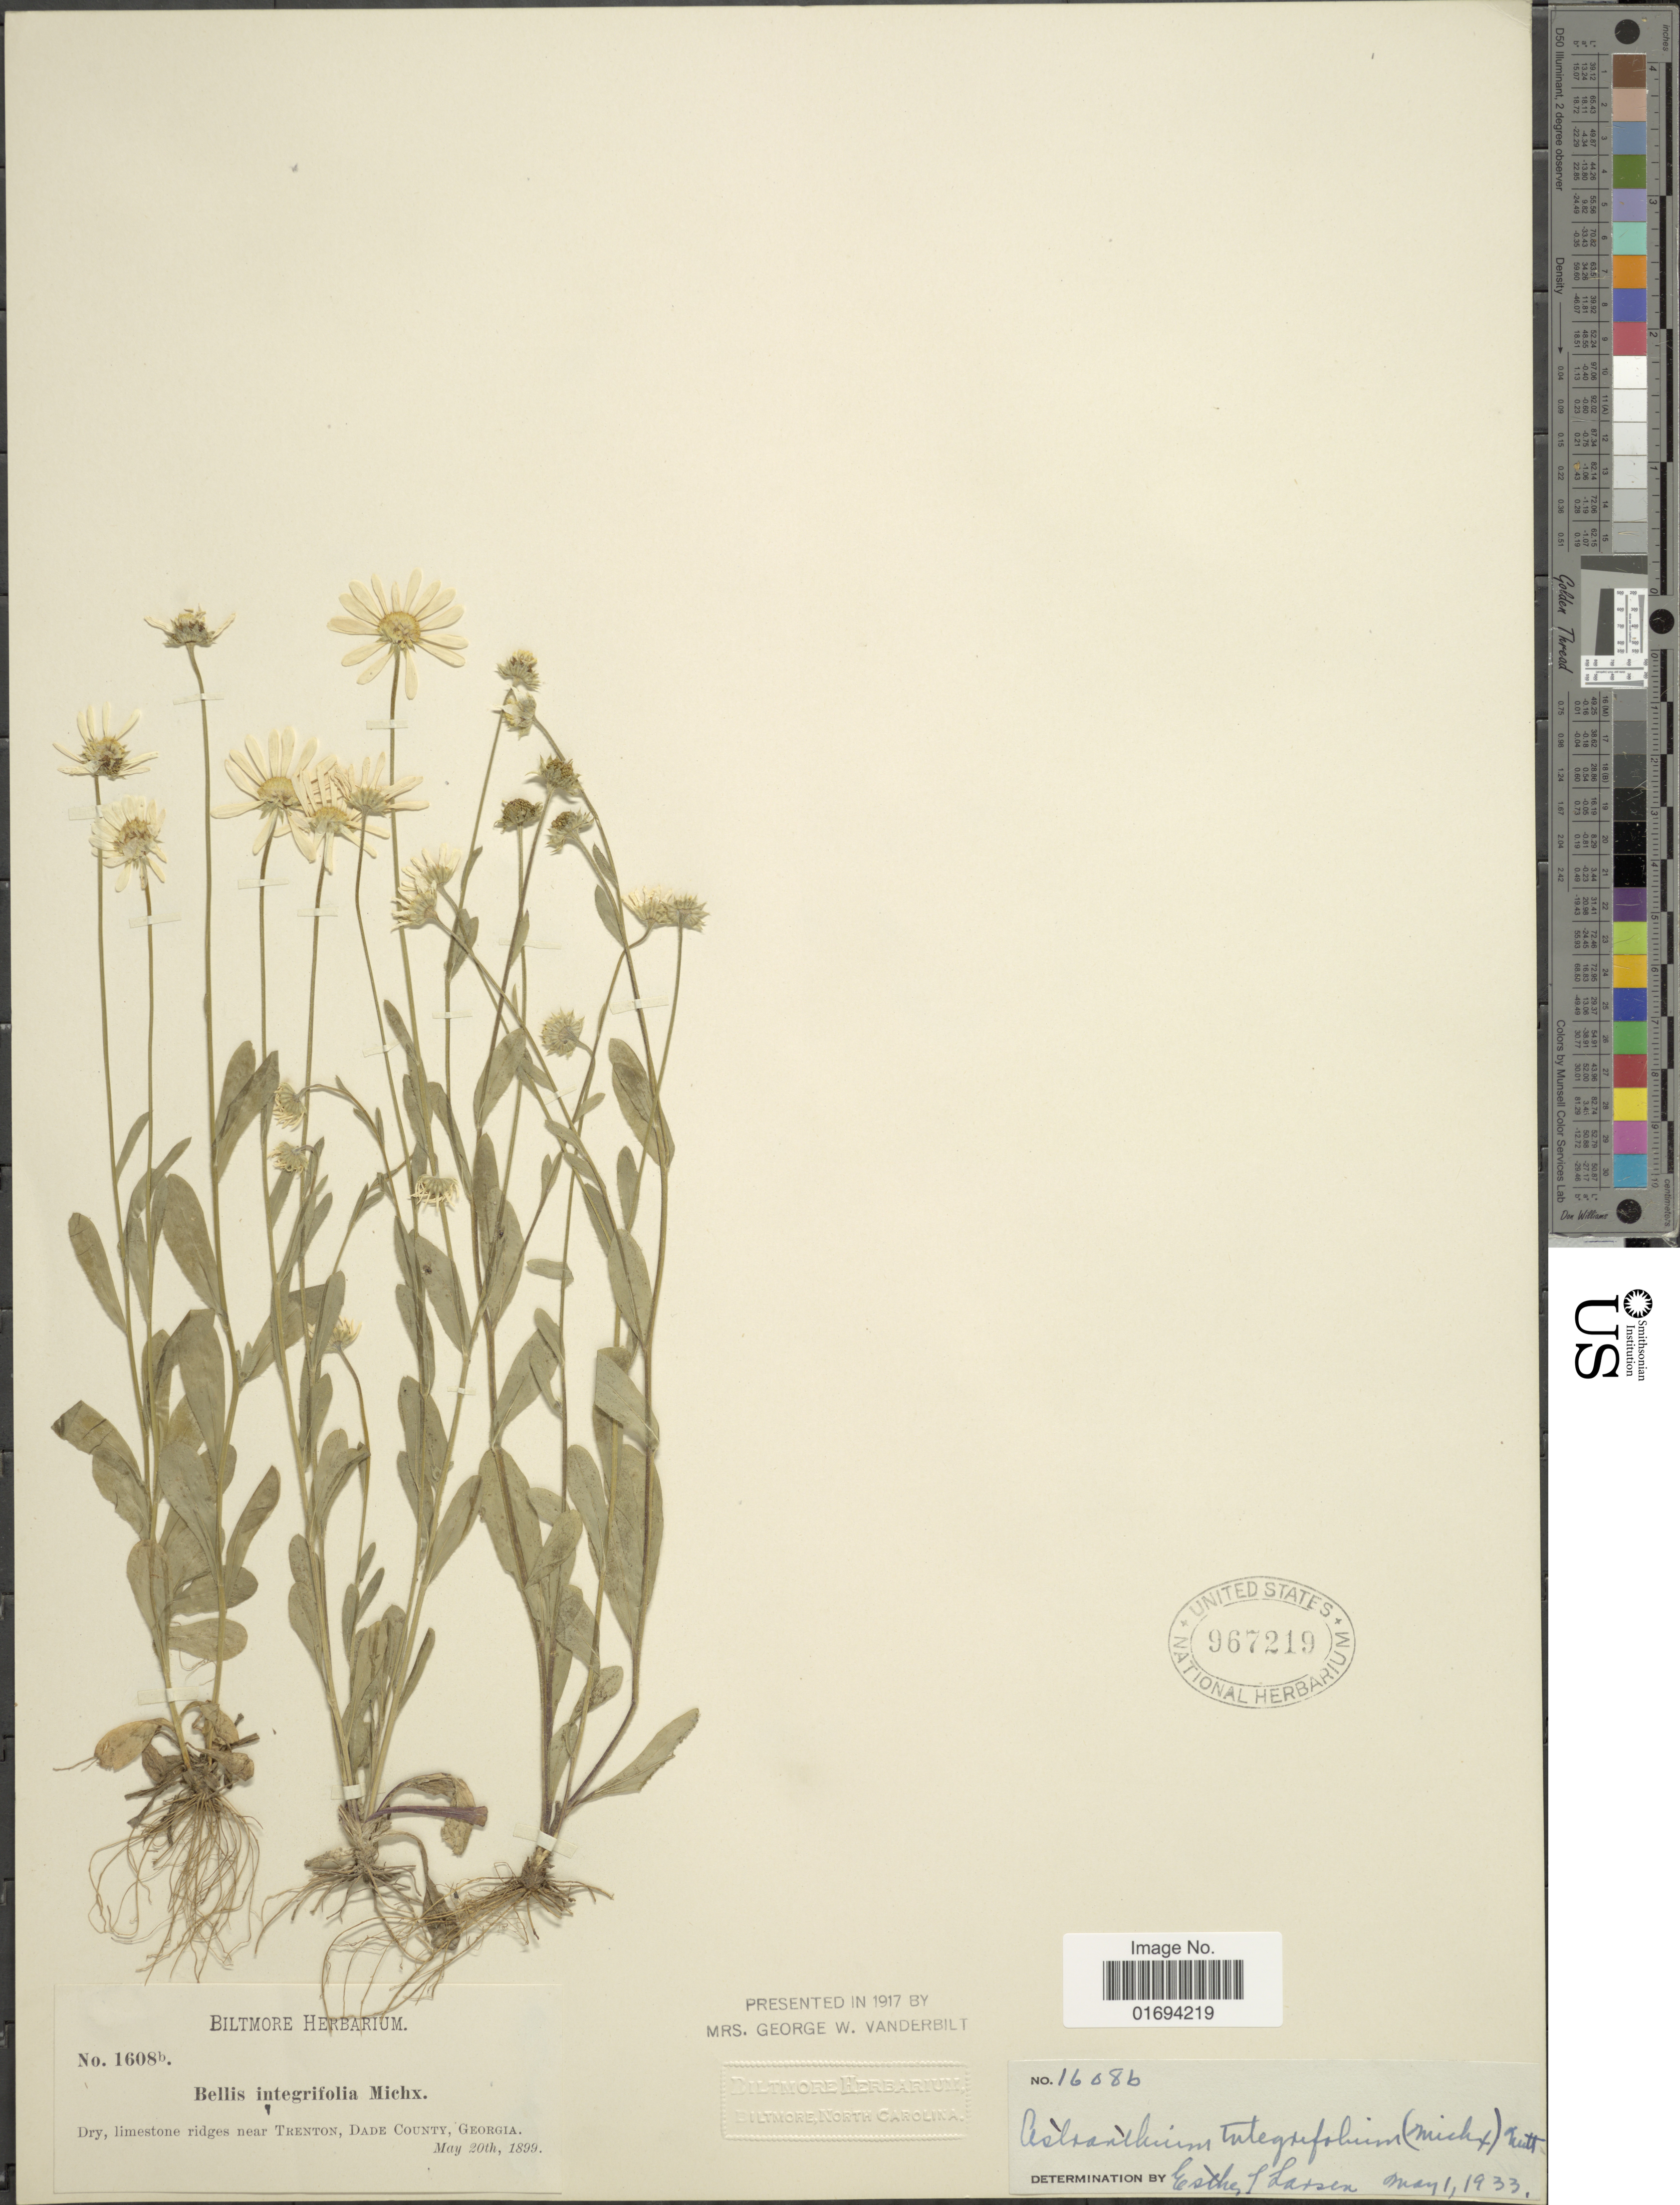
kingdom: Plantae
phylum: Tracheophyta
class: Magnoliopsida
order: Asterales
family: Asteraceae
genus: Astranthium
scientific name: Astranthium integrifolium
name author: (Michx.) Nutt.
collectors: ex herb. Biltmore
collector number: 1608b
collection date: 1899-05-20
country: United States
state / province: Georgia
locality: Near Trenton, Dade County, Georgia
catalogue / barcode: US 967219